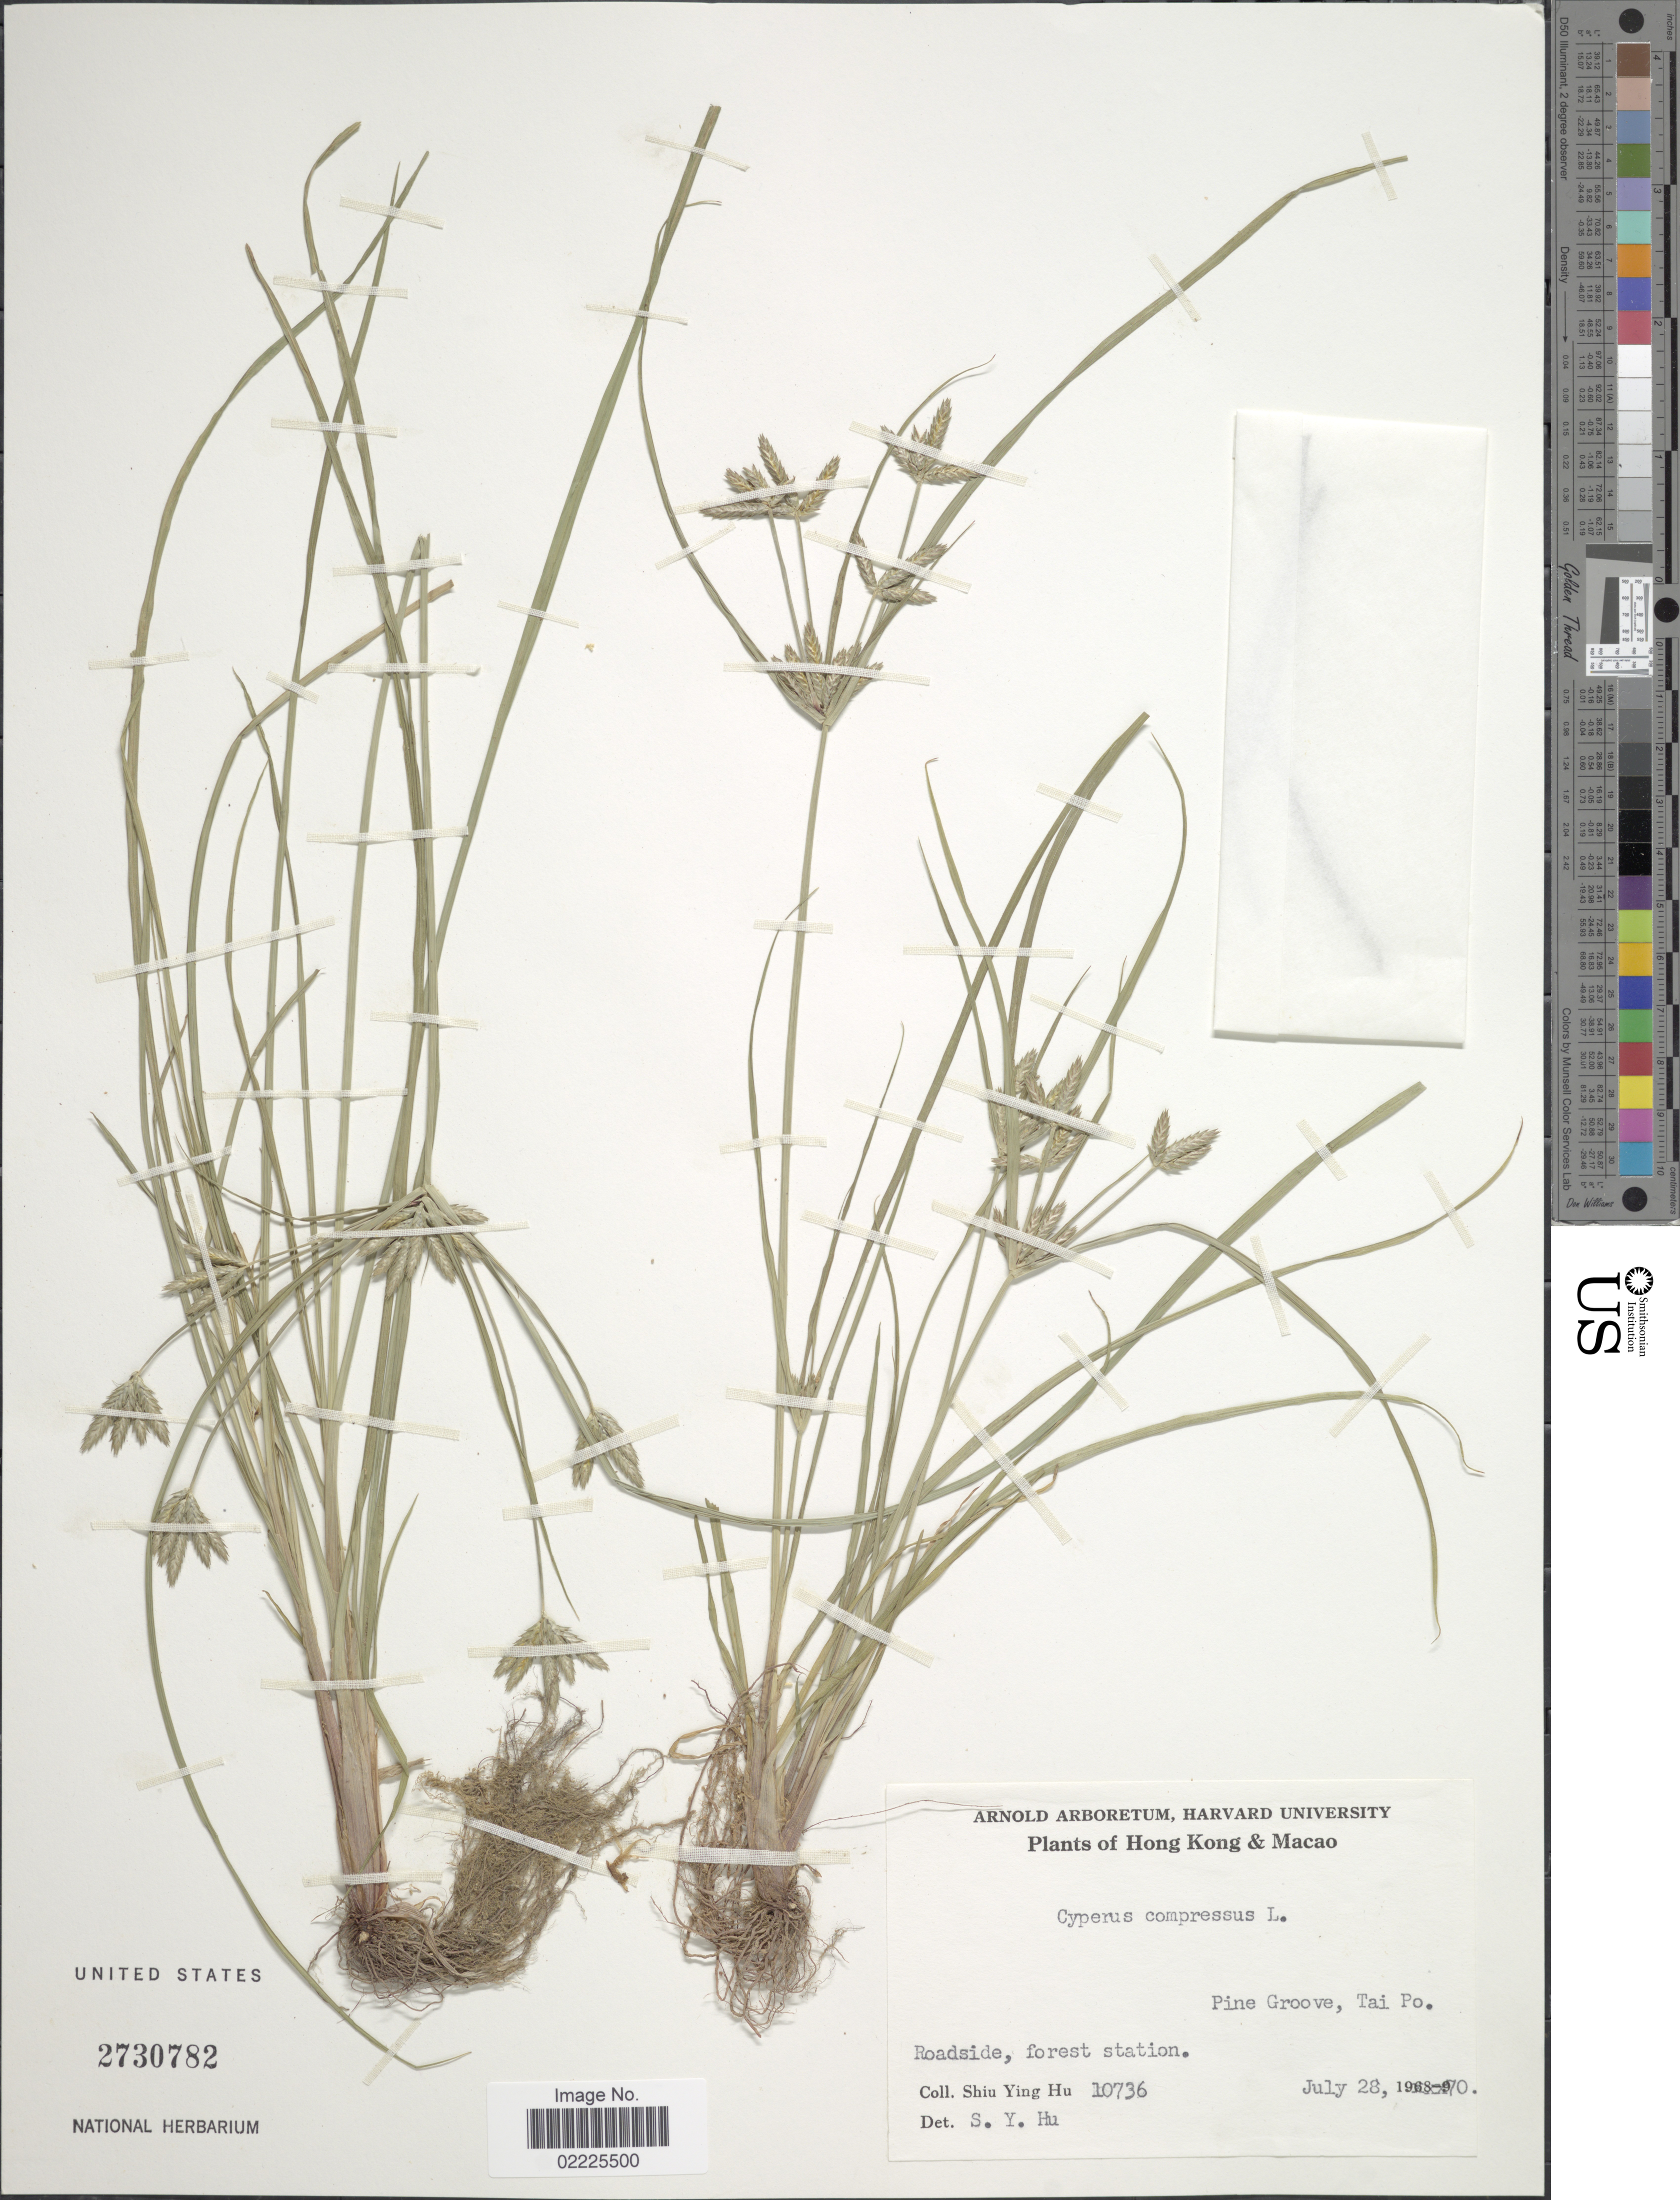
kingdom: Plantae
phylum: Tracheophyta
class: Liliopsida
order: Poales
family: Cyperaceae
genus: Cyperus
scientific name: Cyperus compressus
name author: L.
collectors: S. Y. Hu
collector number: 10736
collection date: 1970-07-28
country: China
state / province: Hong Kong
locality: Hong Kong & Macao, Pine Groove, Tai Po, Roadside, forest station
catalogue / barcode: US 2730782